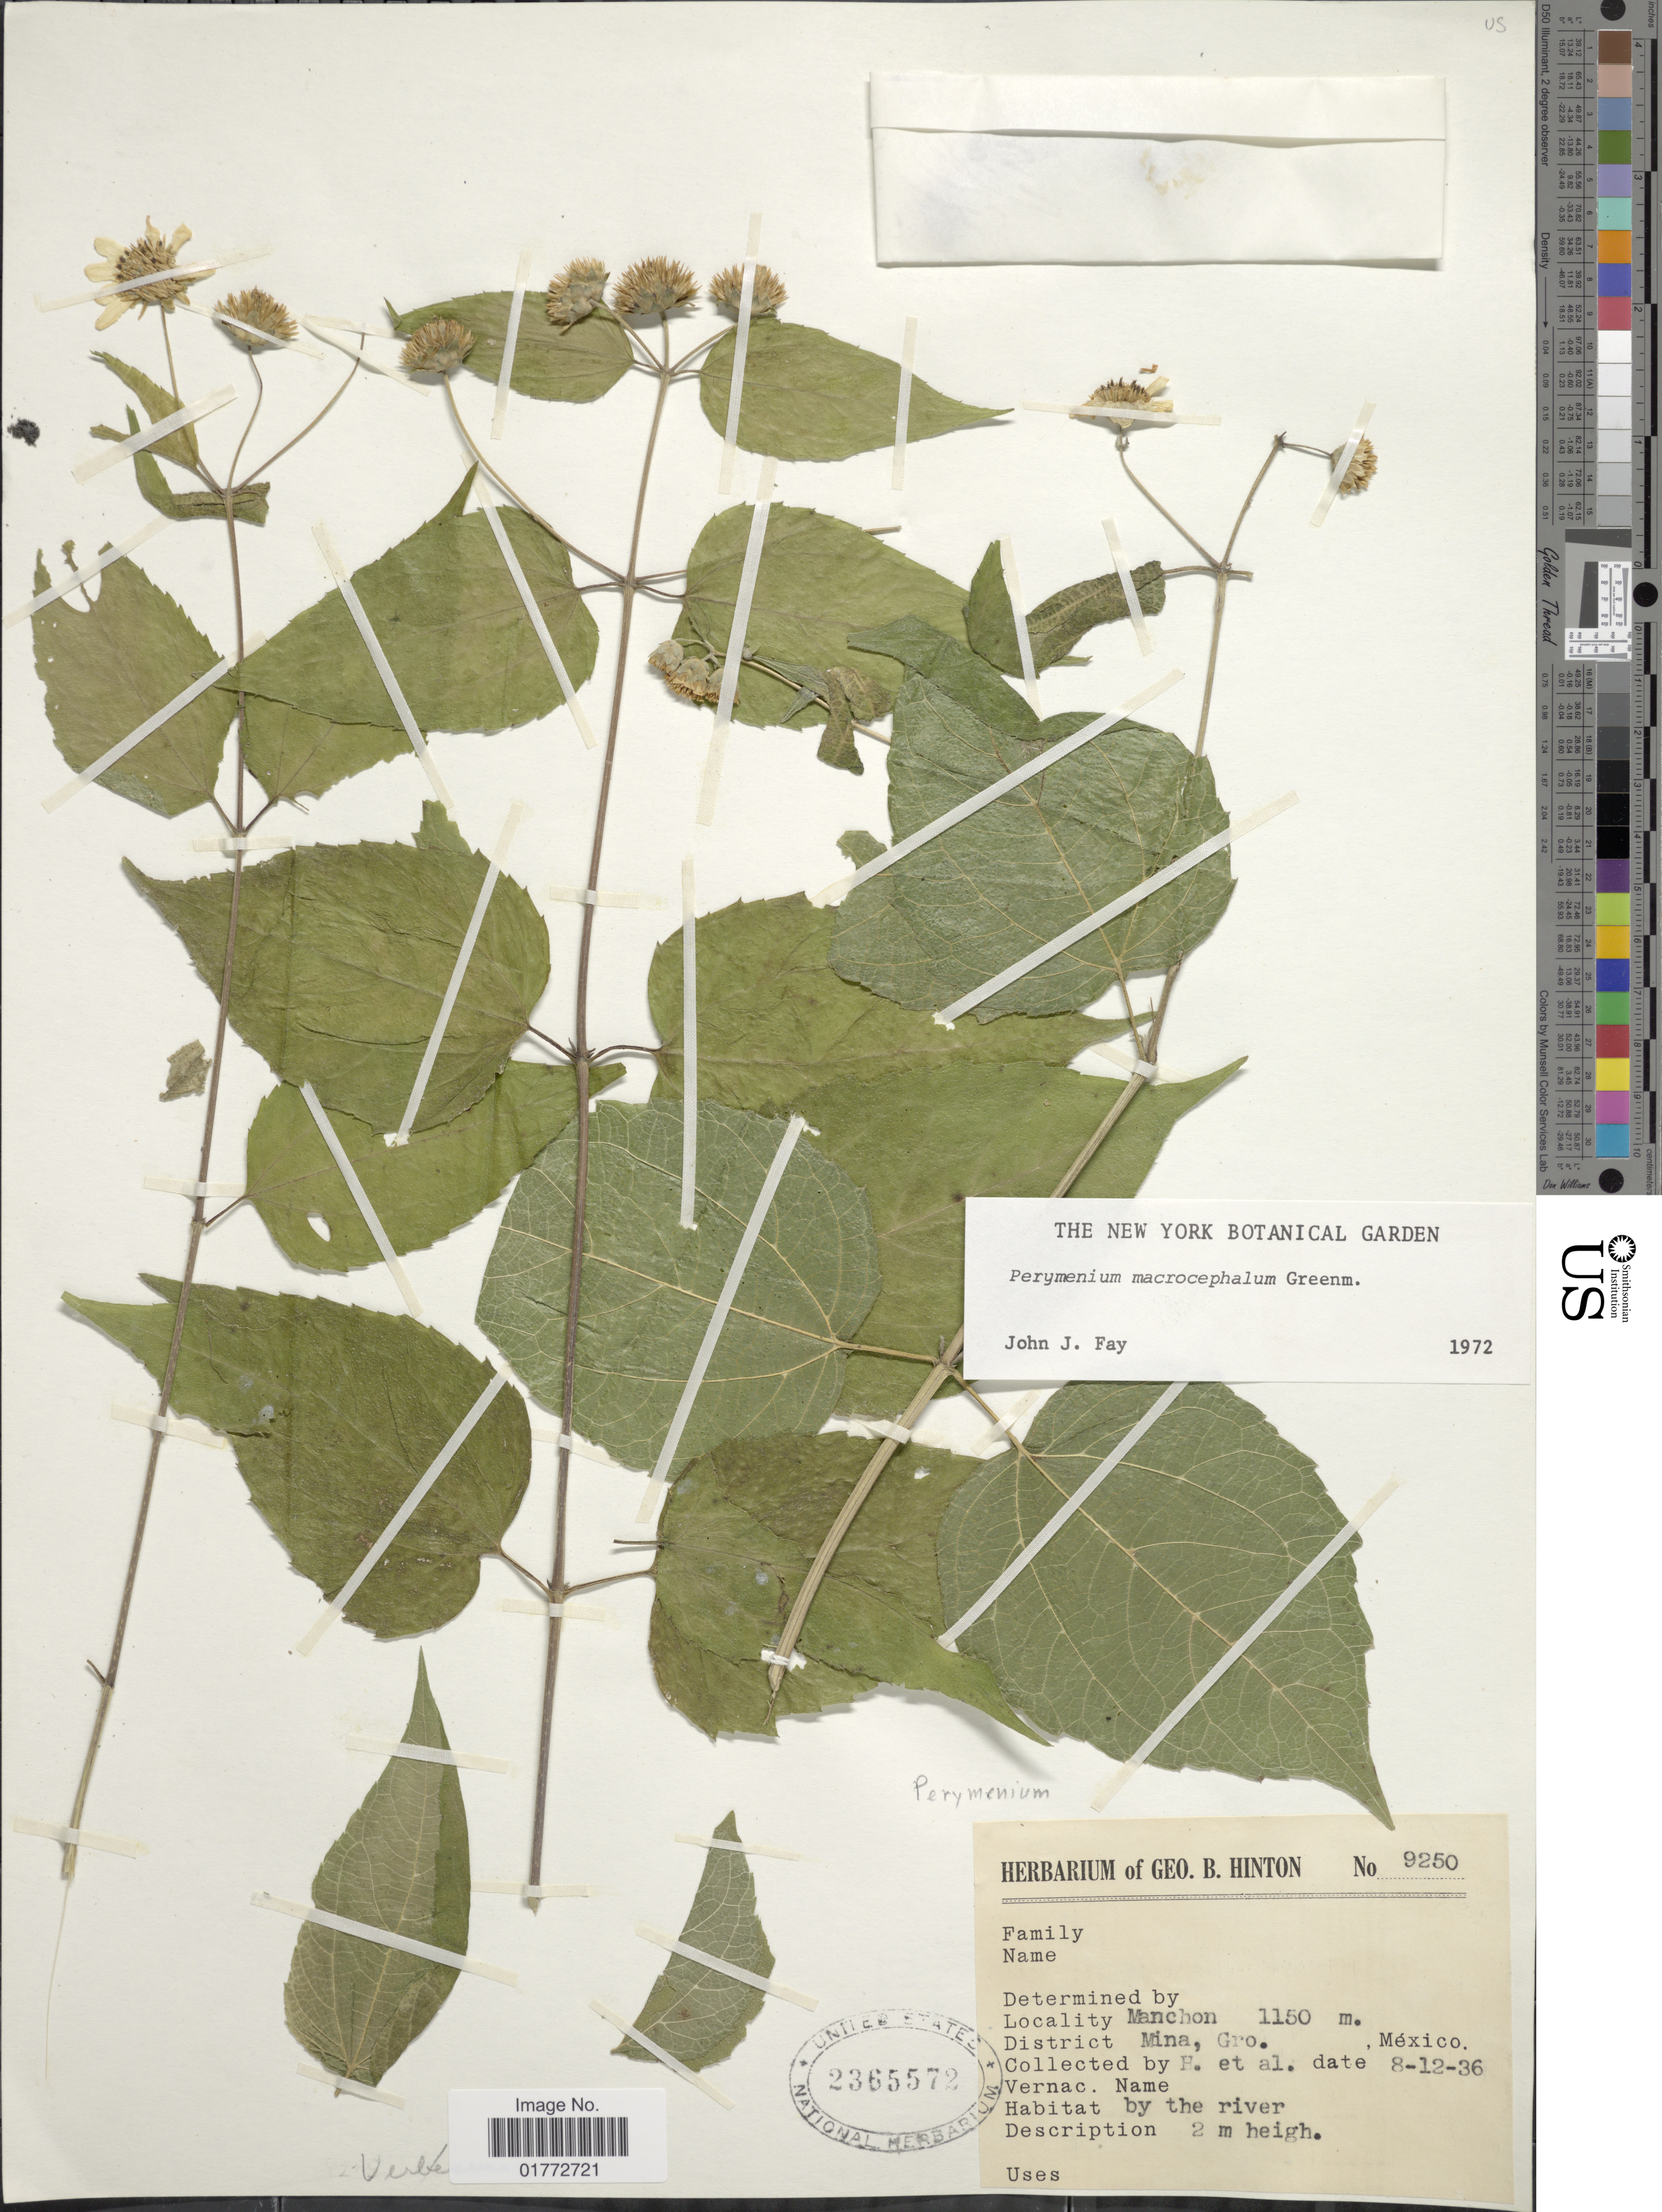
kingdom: Plantae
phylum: Tracheophyta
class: Magnoliopsida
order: Asterales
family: Asteraceae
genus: Perymenium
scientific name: Perymenium macrocephalum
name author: Greenm.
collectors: G. B. Hinton & et al.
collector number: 9250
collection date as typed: Transcribed d/m/y: 12/8/36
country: Mexico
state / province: Guerrero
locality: Manchon, Mina, Gro.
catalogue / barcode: US 2365572